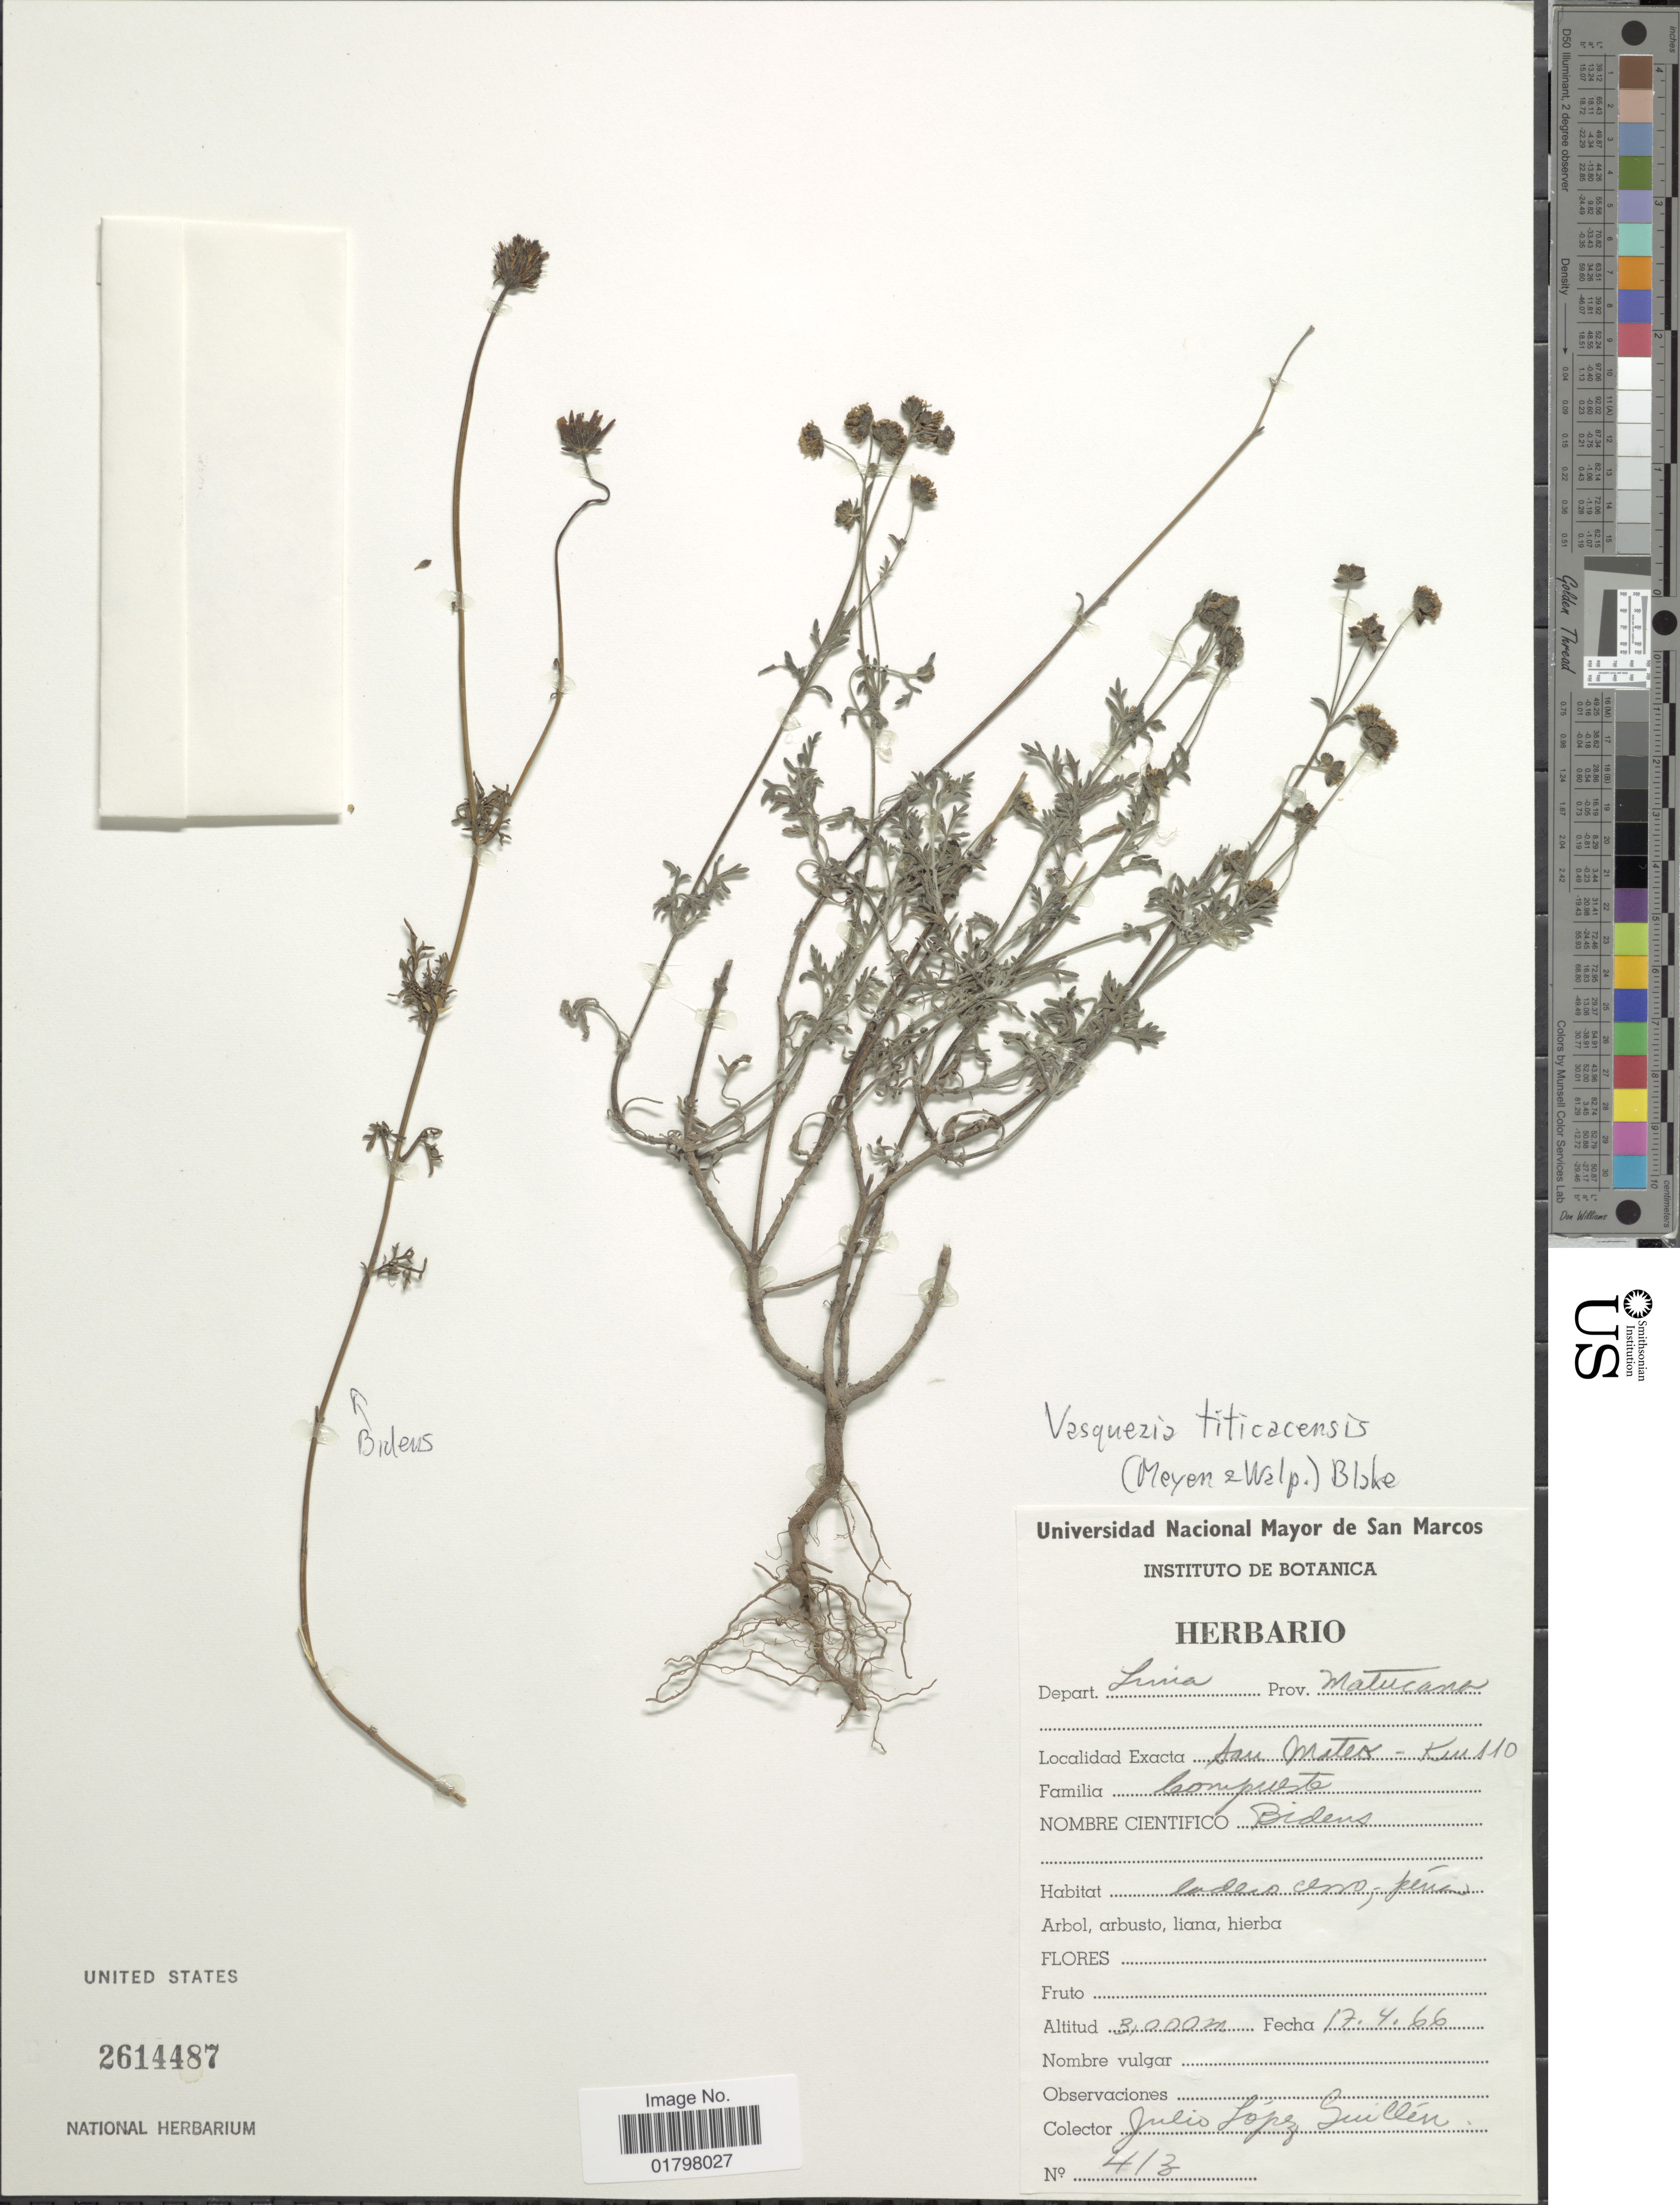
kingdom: Plantae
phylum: Tracheophyta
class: Magnoliopsida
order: Asterales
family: Asteraceae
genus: Vasquesia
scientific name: Vasquesia titicacensis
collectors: J. López Guillén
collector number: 413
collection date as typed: Transcribed d/m/y: 17/4/66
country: Peru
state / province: Lima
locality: San Mateo - Km. 110, Prov. Matucana, Depart. Lima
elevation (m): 3000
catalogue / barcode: US 2614487